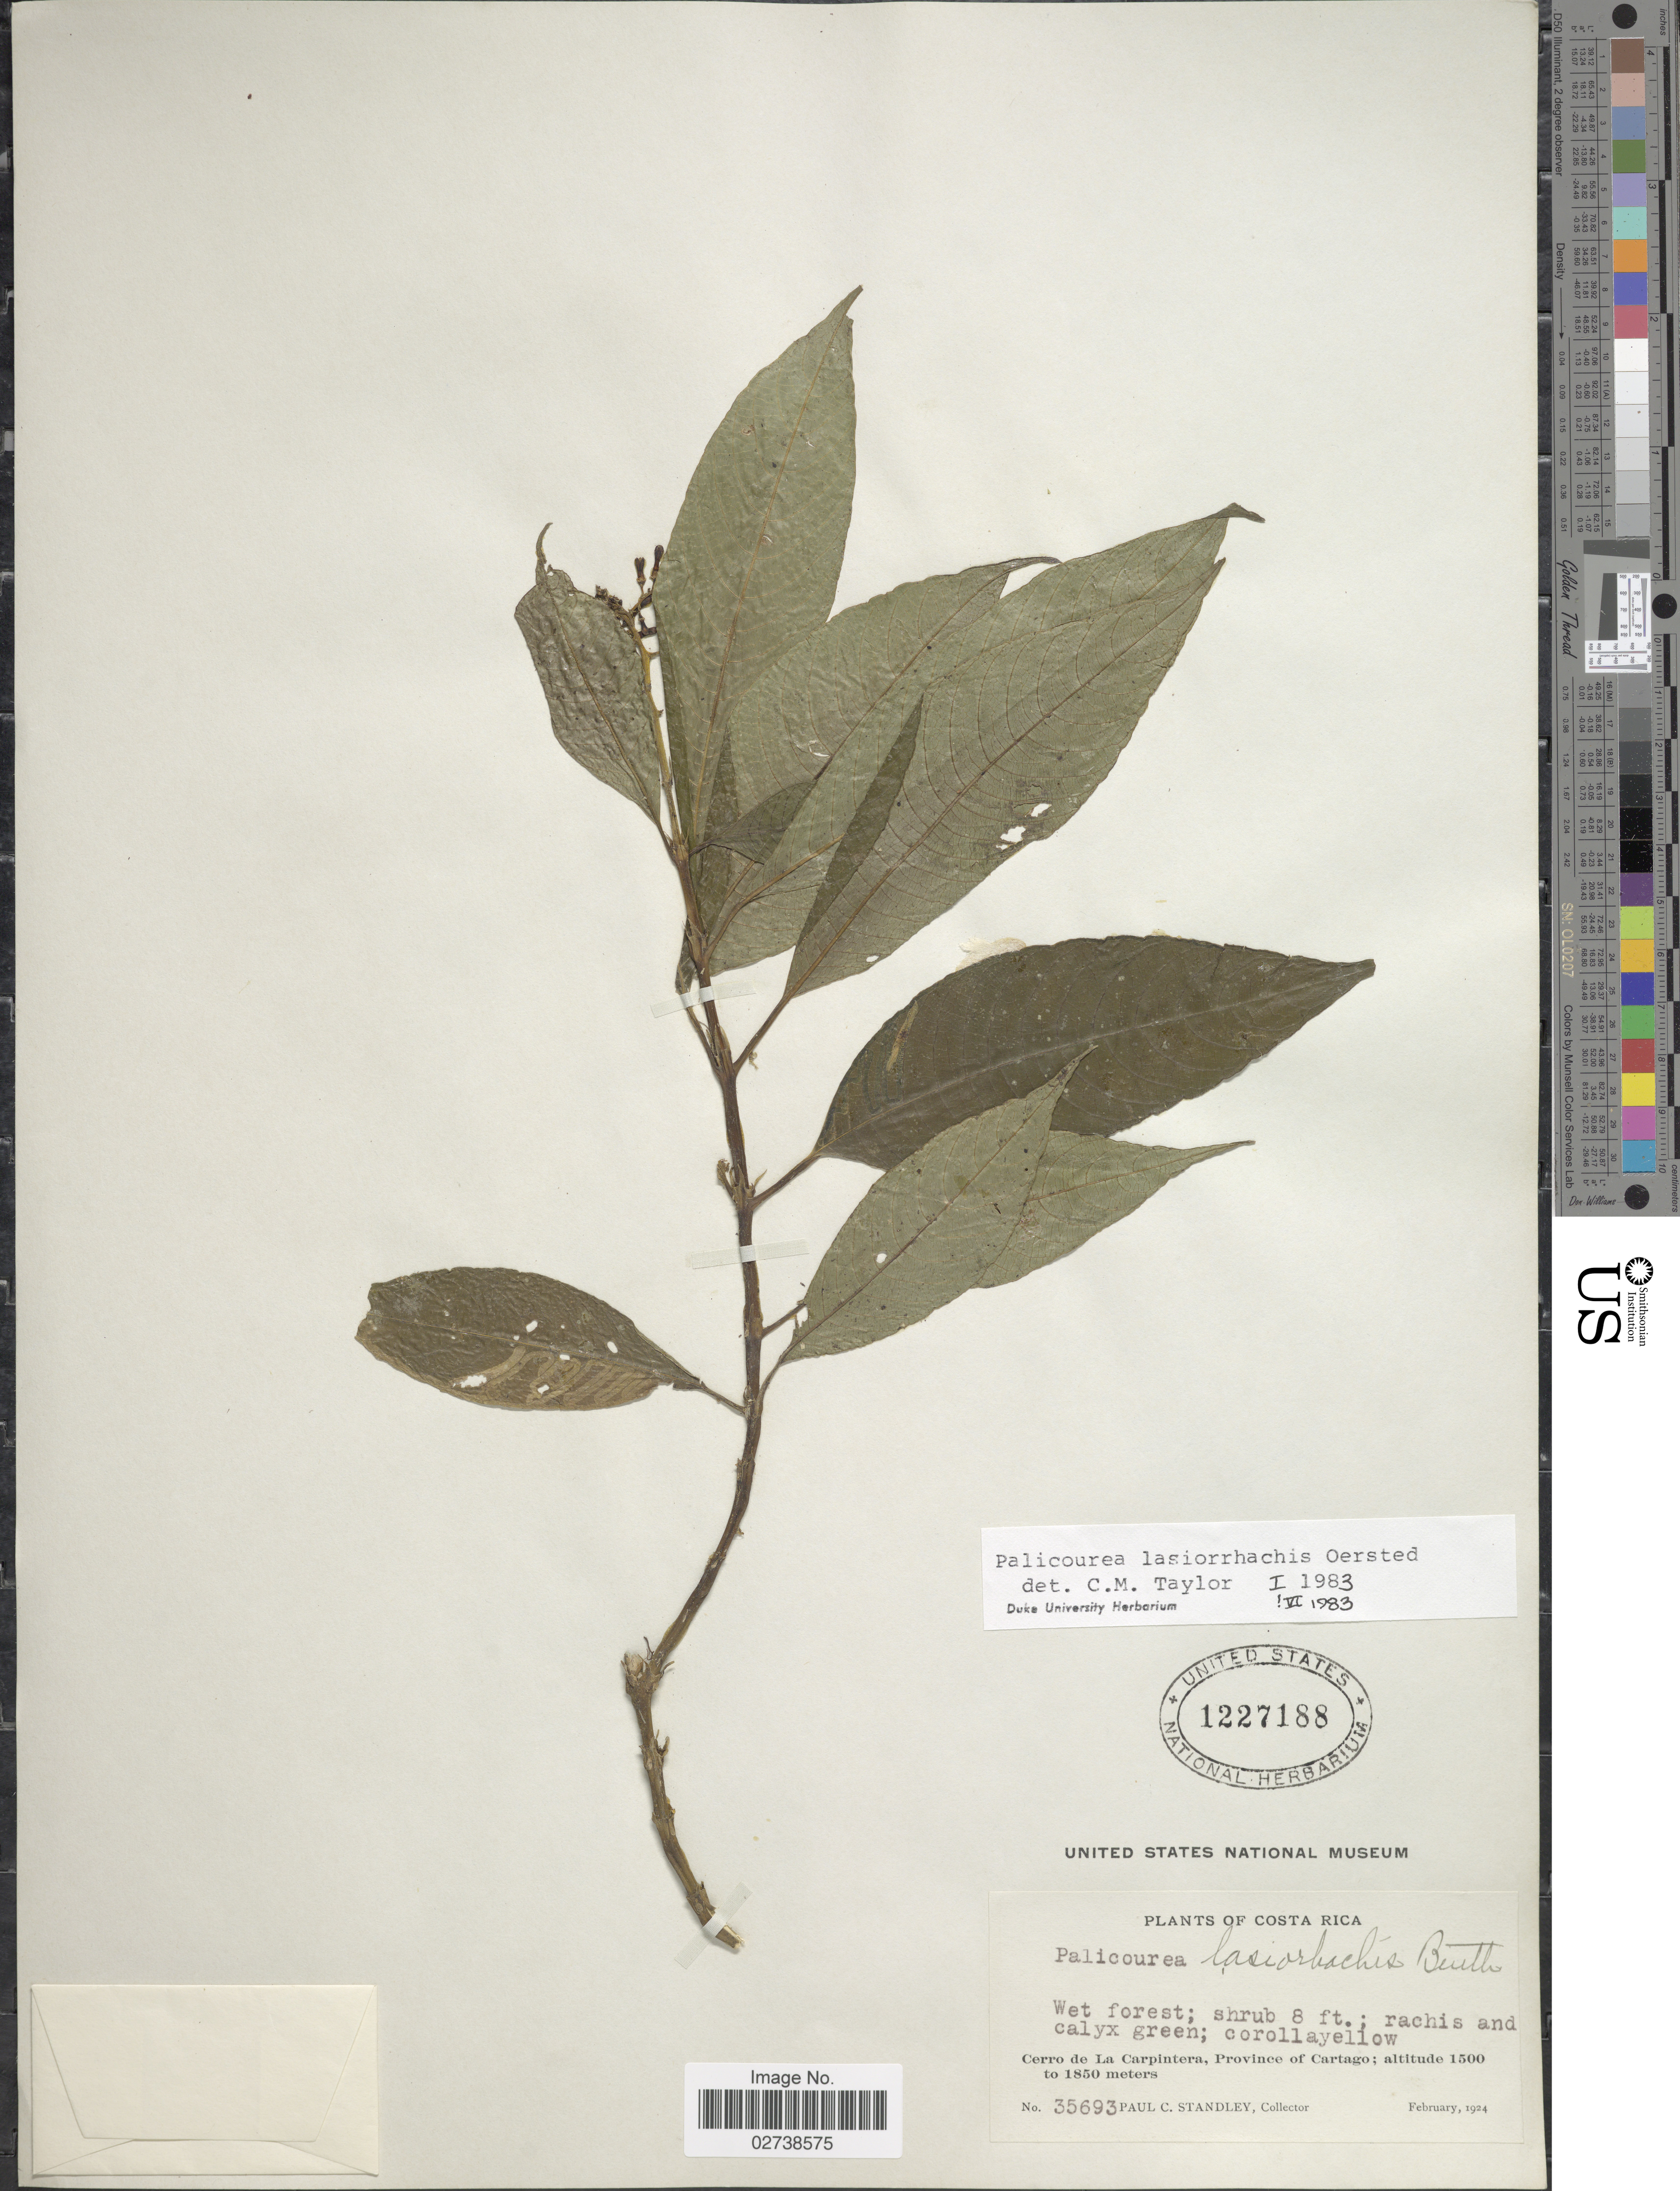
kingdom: Plantae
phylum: Tracheophyta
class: Magnoliopsida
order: Gentianales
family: Rubiaceae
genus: Palicourea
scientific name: Palicourea lasiorrhachis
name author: Oerst.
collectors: P. C. Standley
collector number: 35693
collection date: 1924-02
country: Costa Rica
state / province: Cartago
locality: Wet forest; Cerro de La Carpintera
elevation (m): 1500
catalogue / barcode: US 1227188